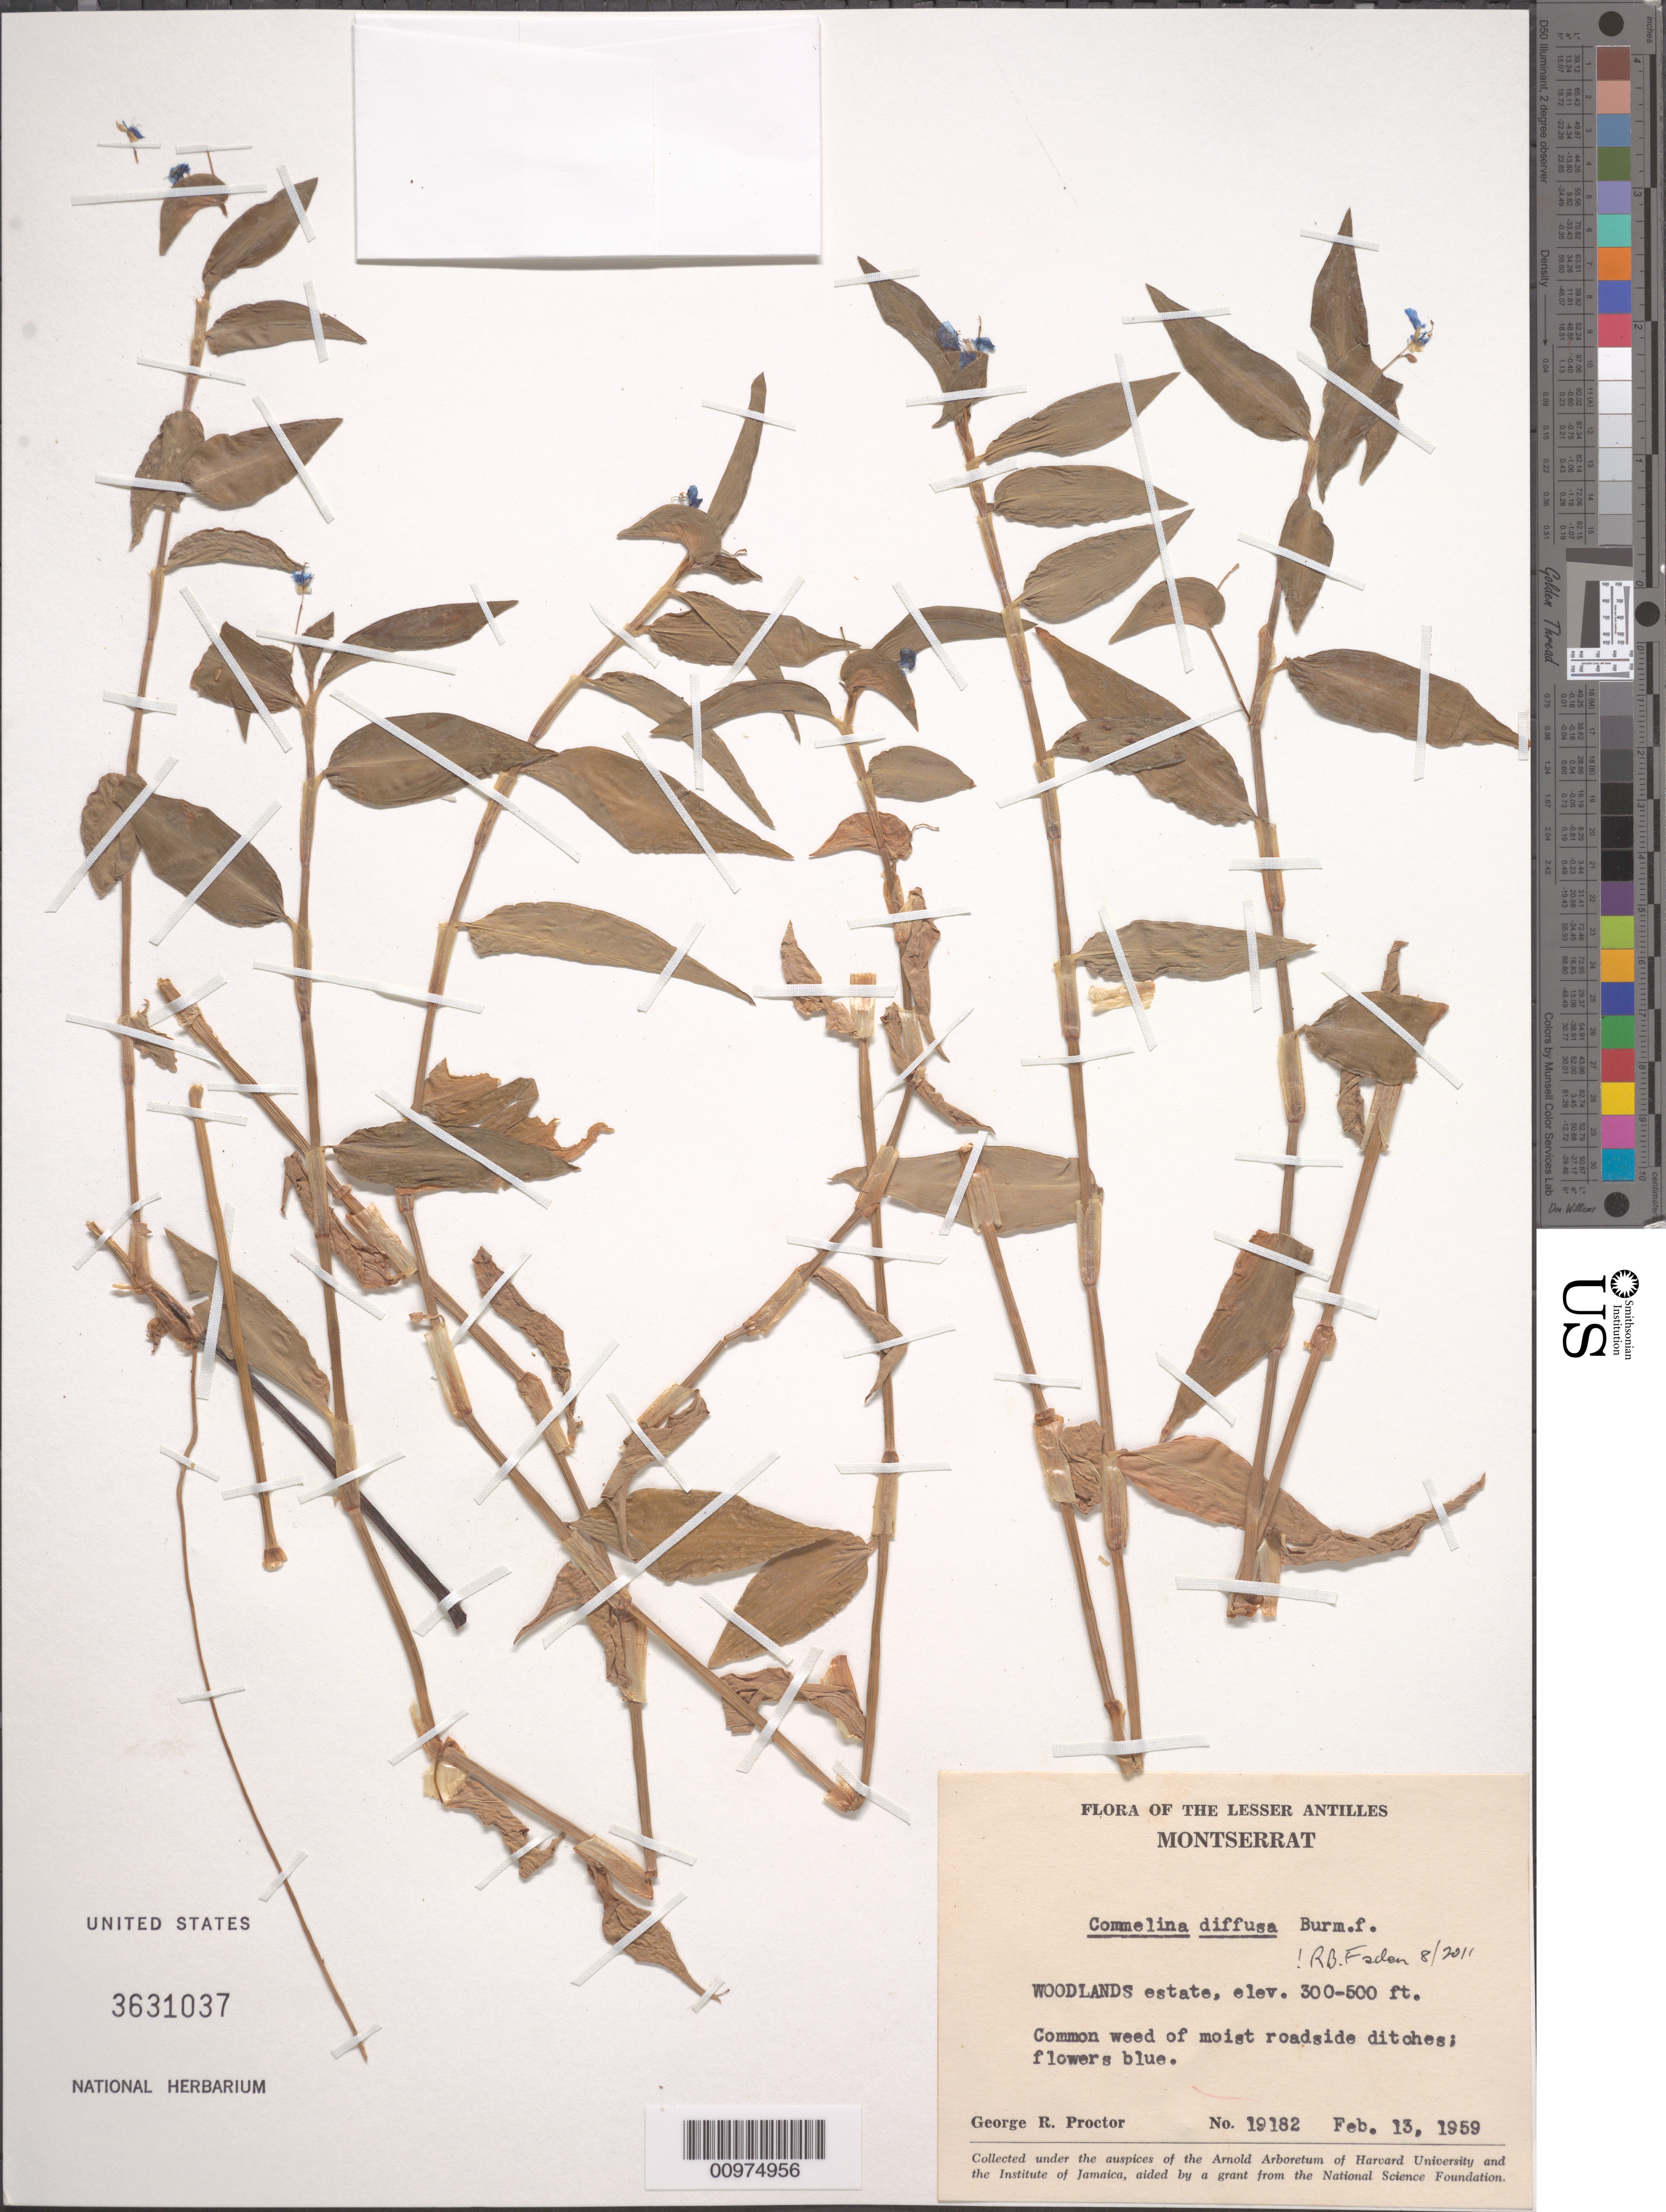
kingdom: Plantae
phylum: Tracheophyta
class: Liliopsida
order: Commelinales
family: Commelinaceae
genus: Commelina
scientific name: Commelina diffusa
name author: Burm. f.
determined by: Faden, Robert B., (US), Smithsonian Institution - National Museum of Natural History (UNITED STATES)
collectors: G. R. Proctor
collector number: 19182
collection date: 1959-02-13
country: Montserrat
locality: Woodlands estate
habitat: of moist roadside ditches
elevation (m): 91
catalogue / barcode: US 3631037